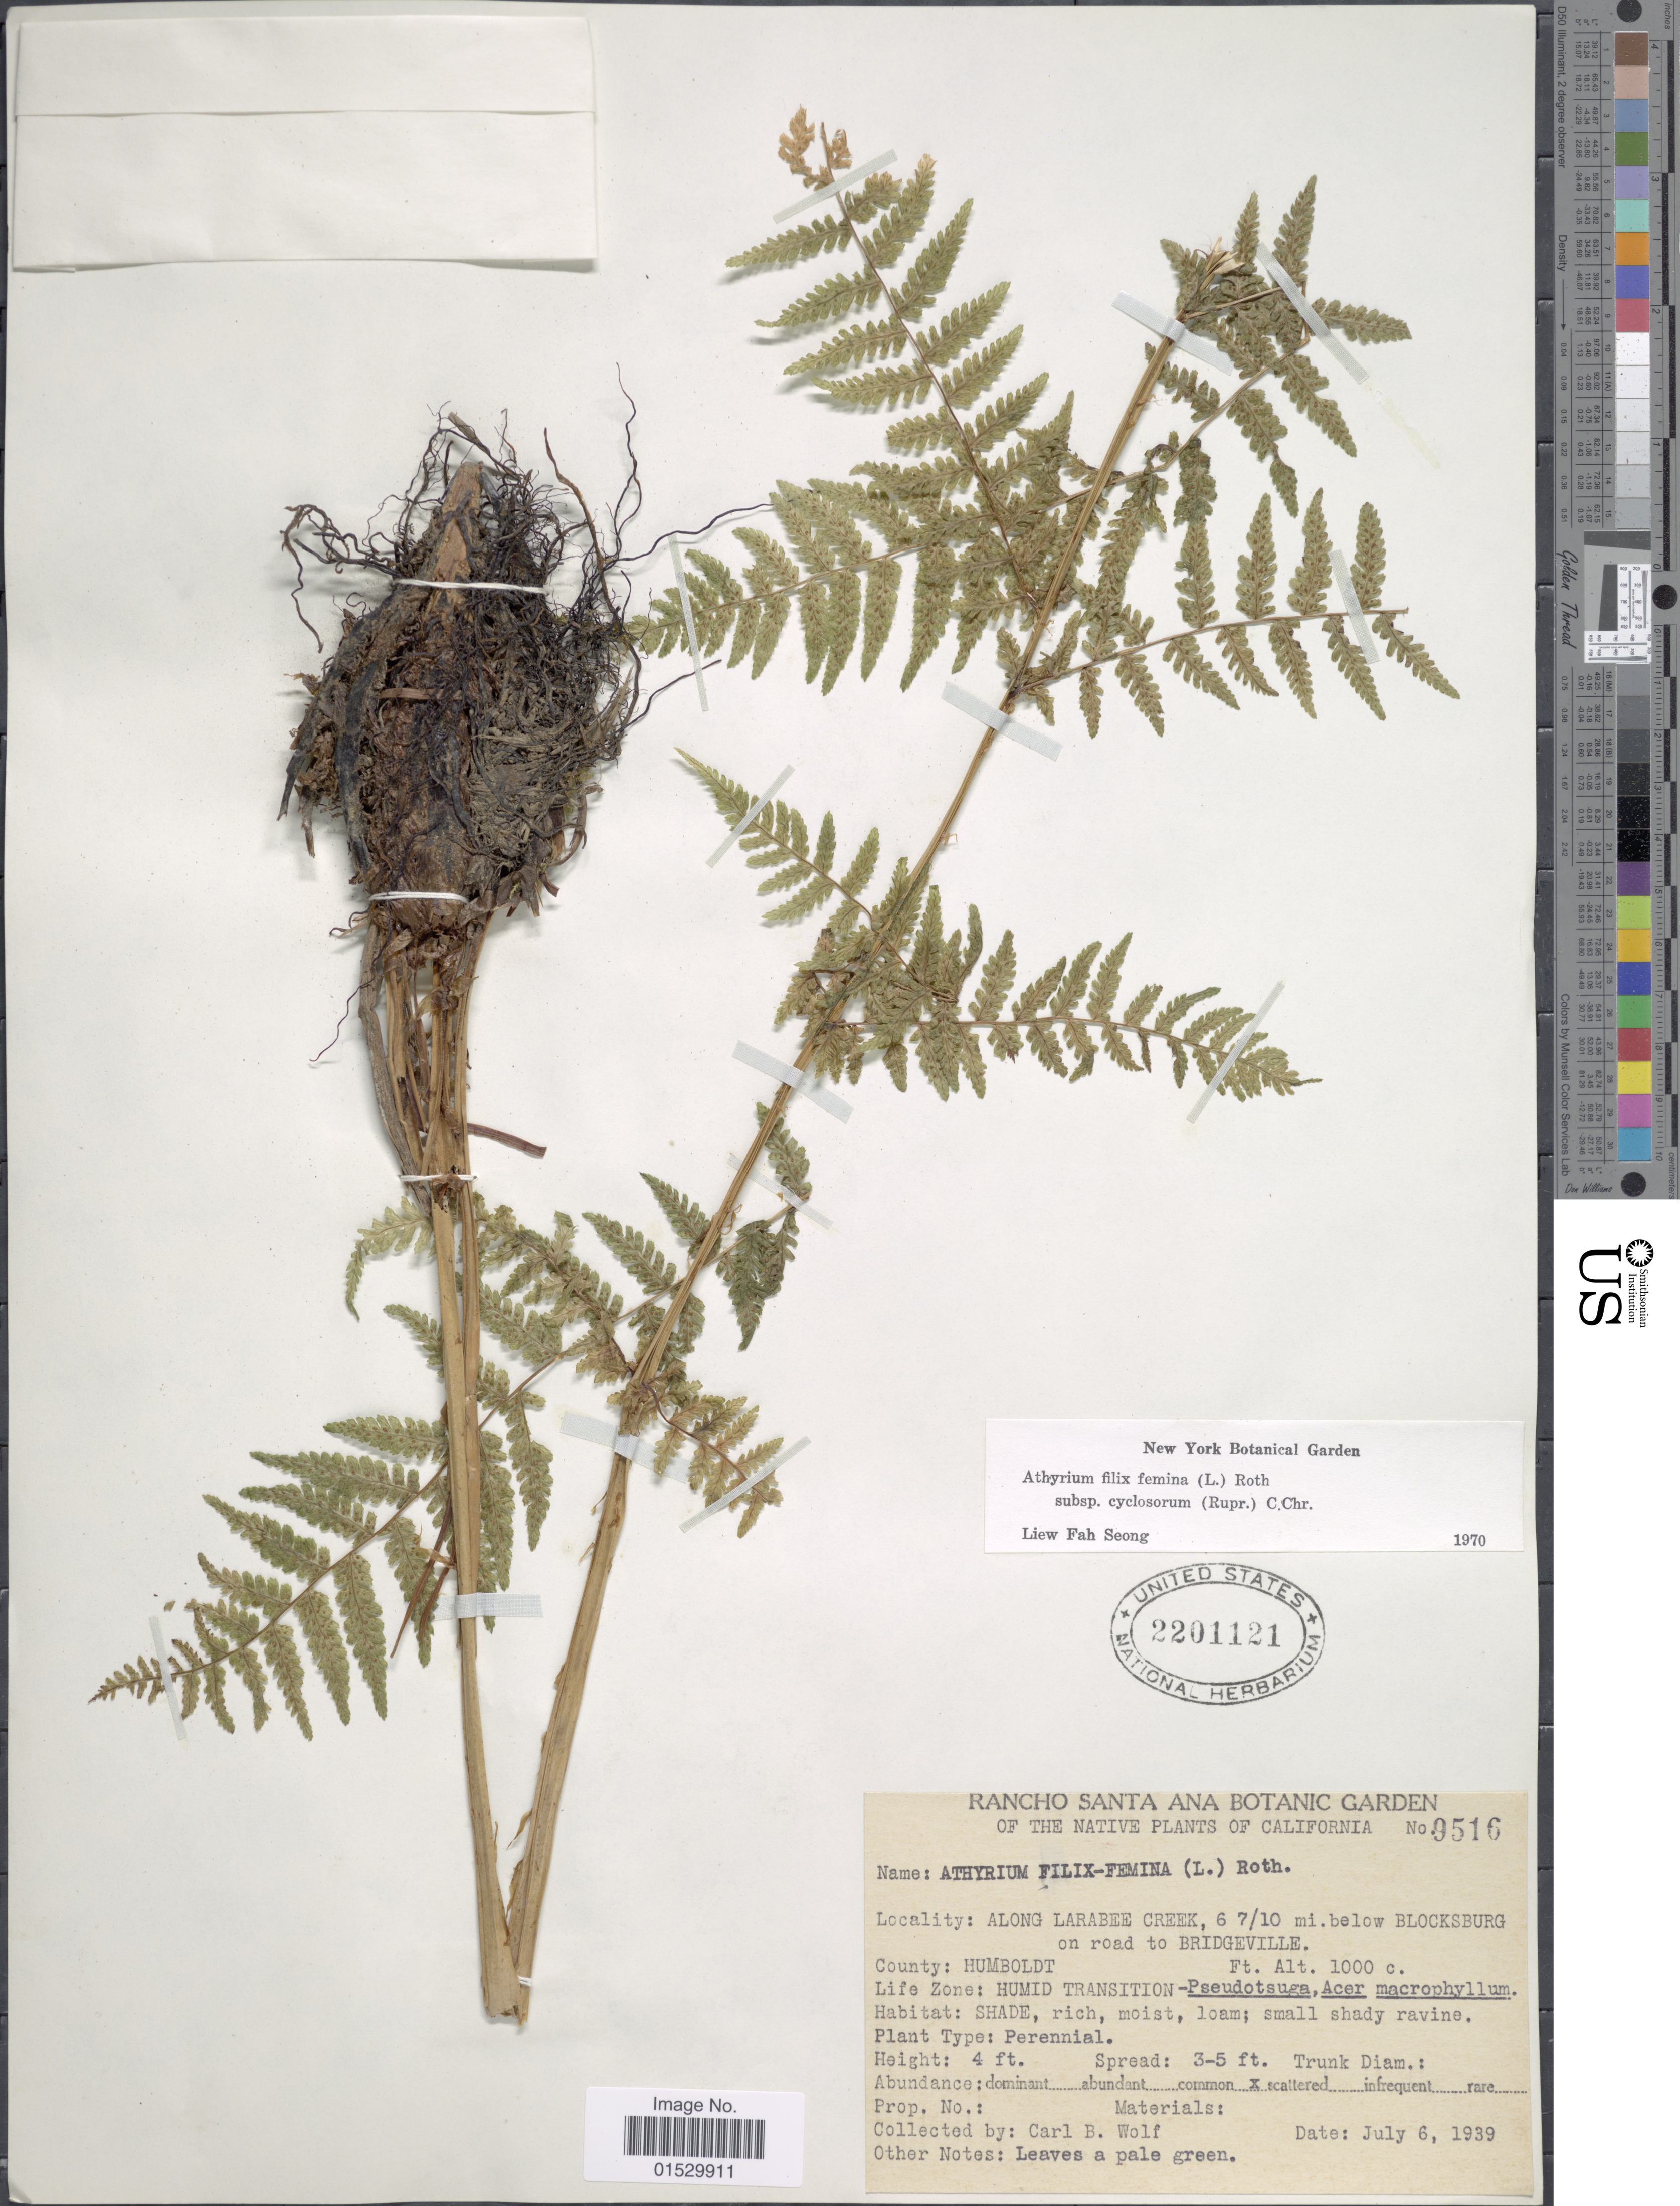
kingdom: Plantae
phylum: Tracheophyta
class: Polypodiopsida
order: Polypodiales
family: Athyriaceae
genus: Athyrium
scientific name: Athyrium filix-femina subsp. cyclosorum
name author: (Rupr.) C. Chr.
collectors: C. B. Wolf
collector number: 9516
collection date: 1939-07-06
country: United States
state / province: California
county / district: Humboldt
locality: Along Larabee Creek, 6 7/10 mi. below Blocksburg on road to Bridgeville, Humboldt County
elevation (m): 305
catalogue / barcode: US 2201121